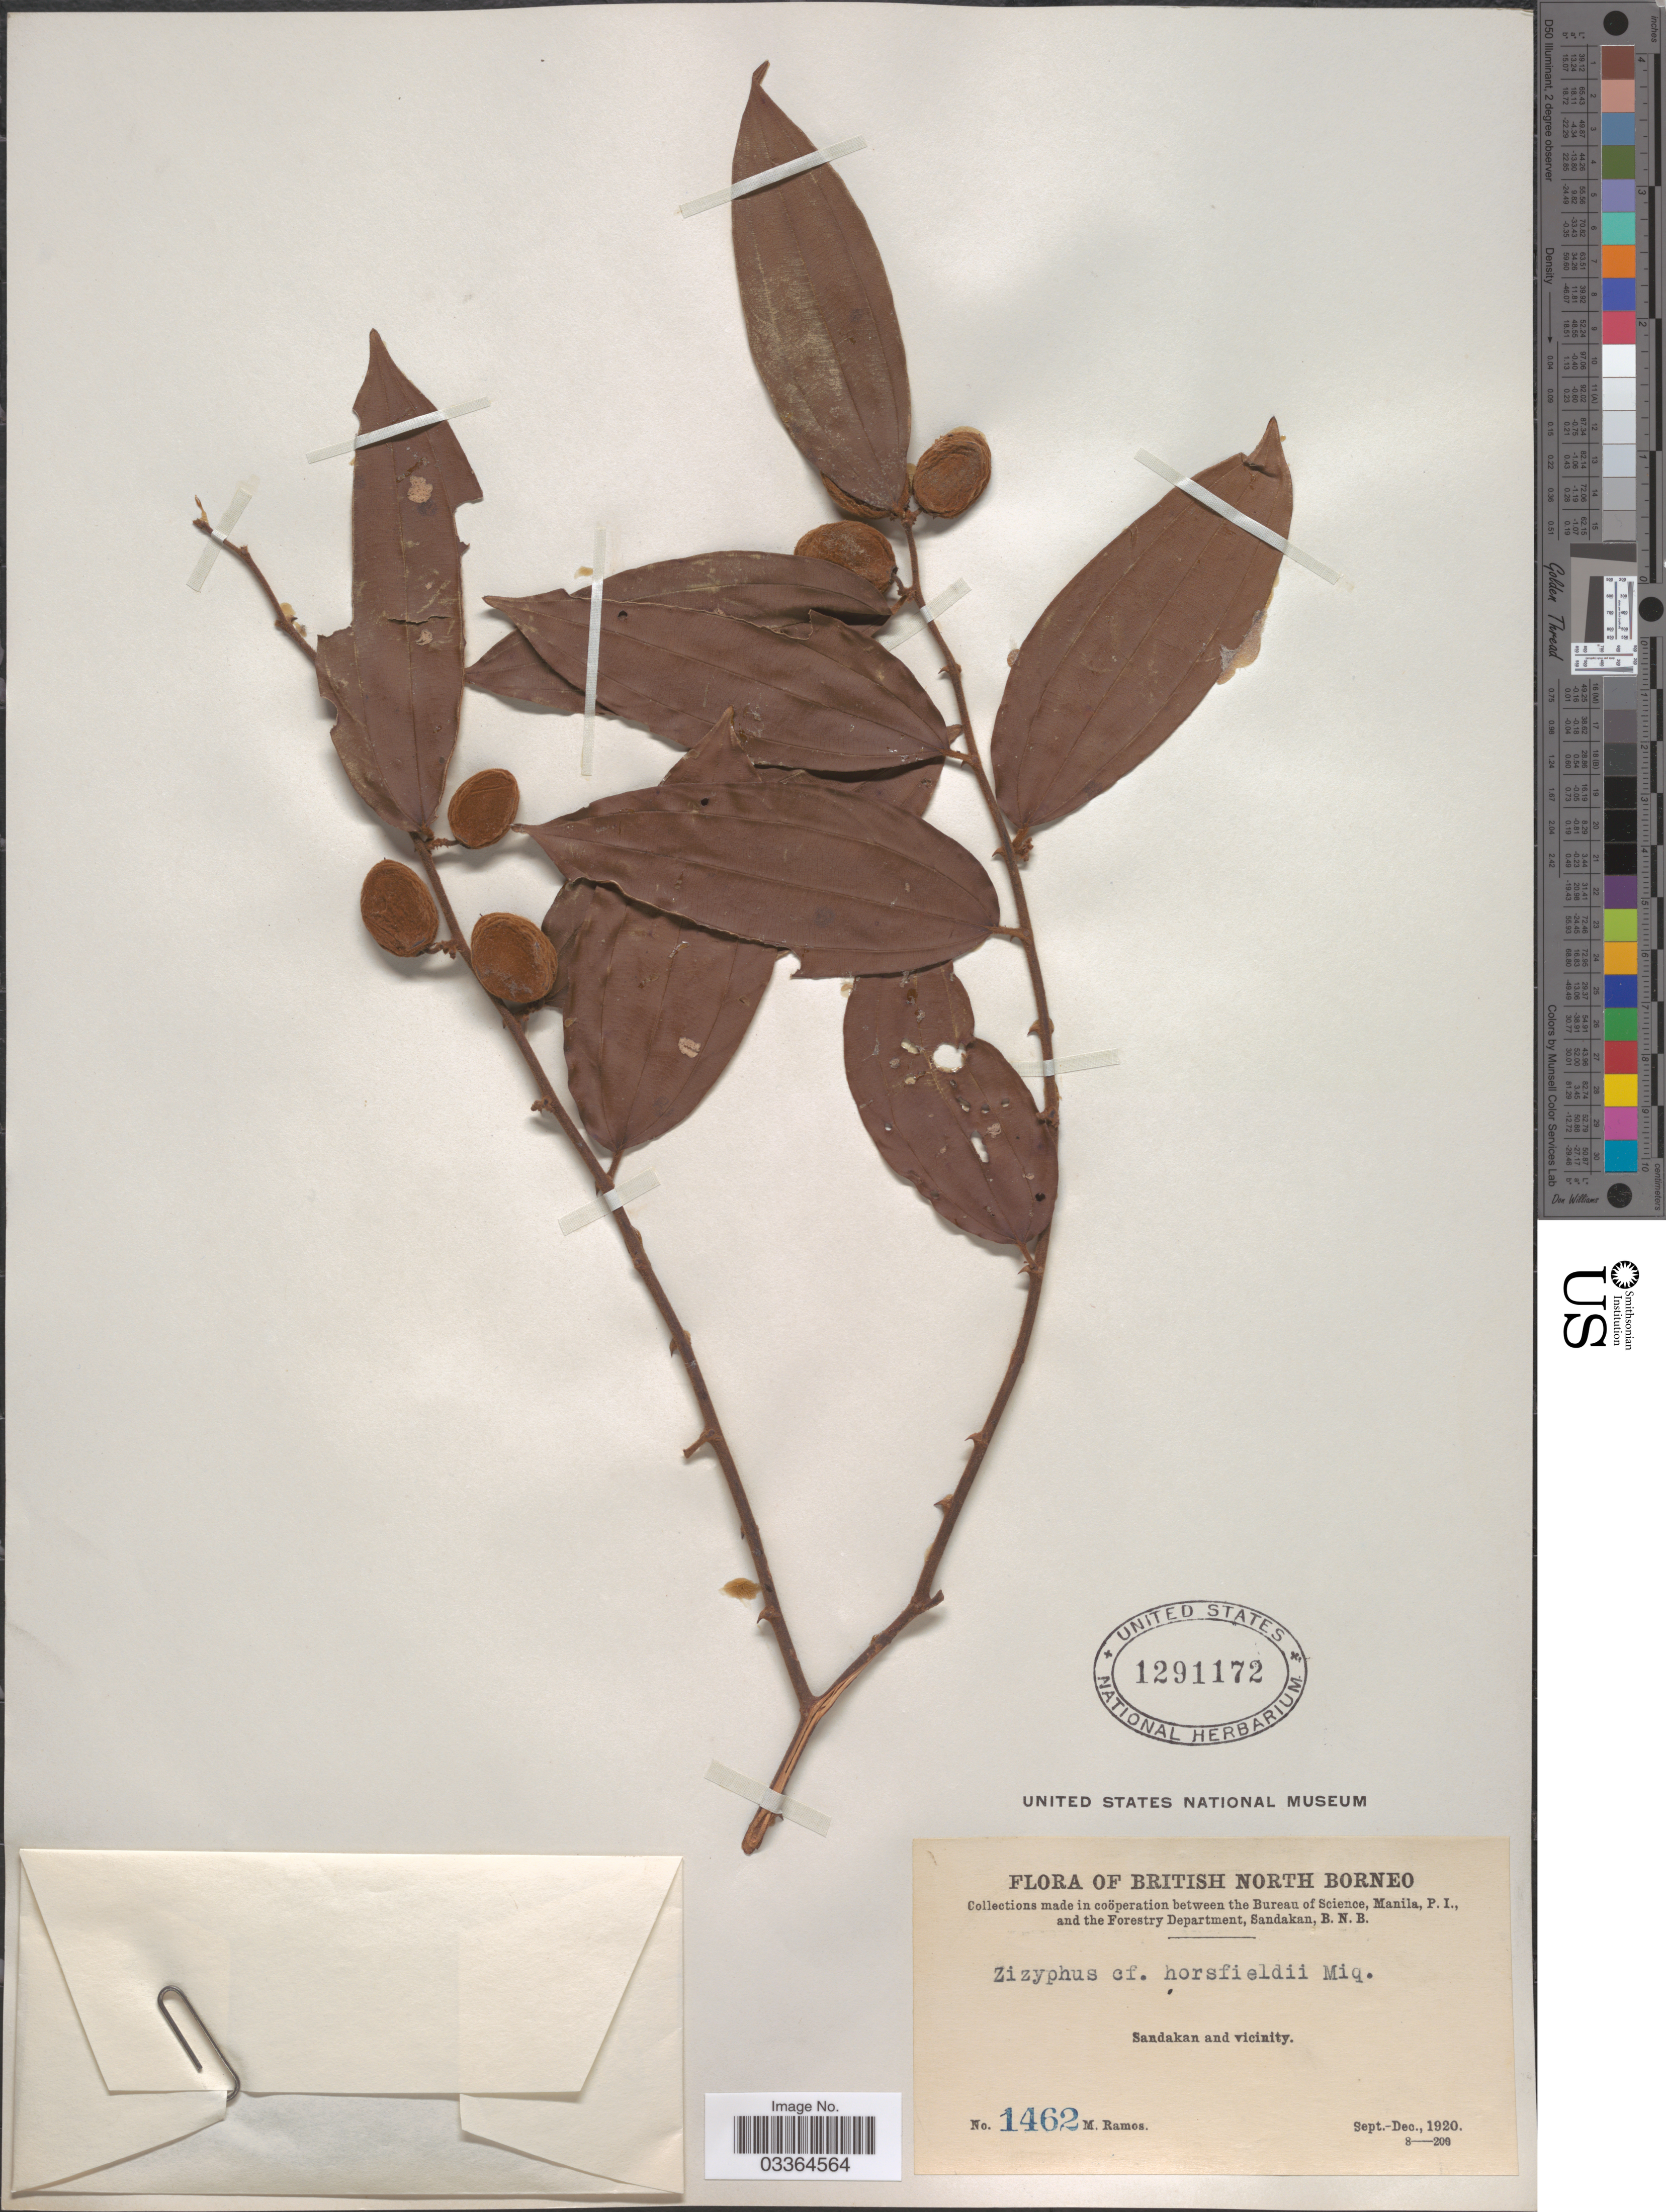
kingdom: Plantae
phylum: Tracheophyta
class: Magnoliopsida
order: Rosales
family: Rhamnaceae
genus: Ziziphus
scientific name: Ziziphus horsfieldii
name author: Miq.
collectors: M. Ramos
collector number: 1462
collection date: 1920-09/1920-12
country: Malaysia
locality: British North Borneo. Sandakan and vicinity.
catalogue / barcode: US 1291172